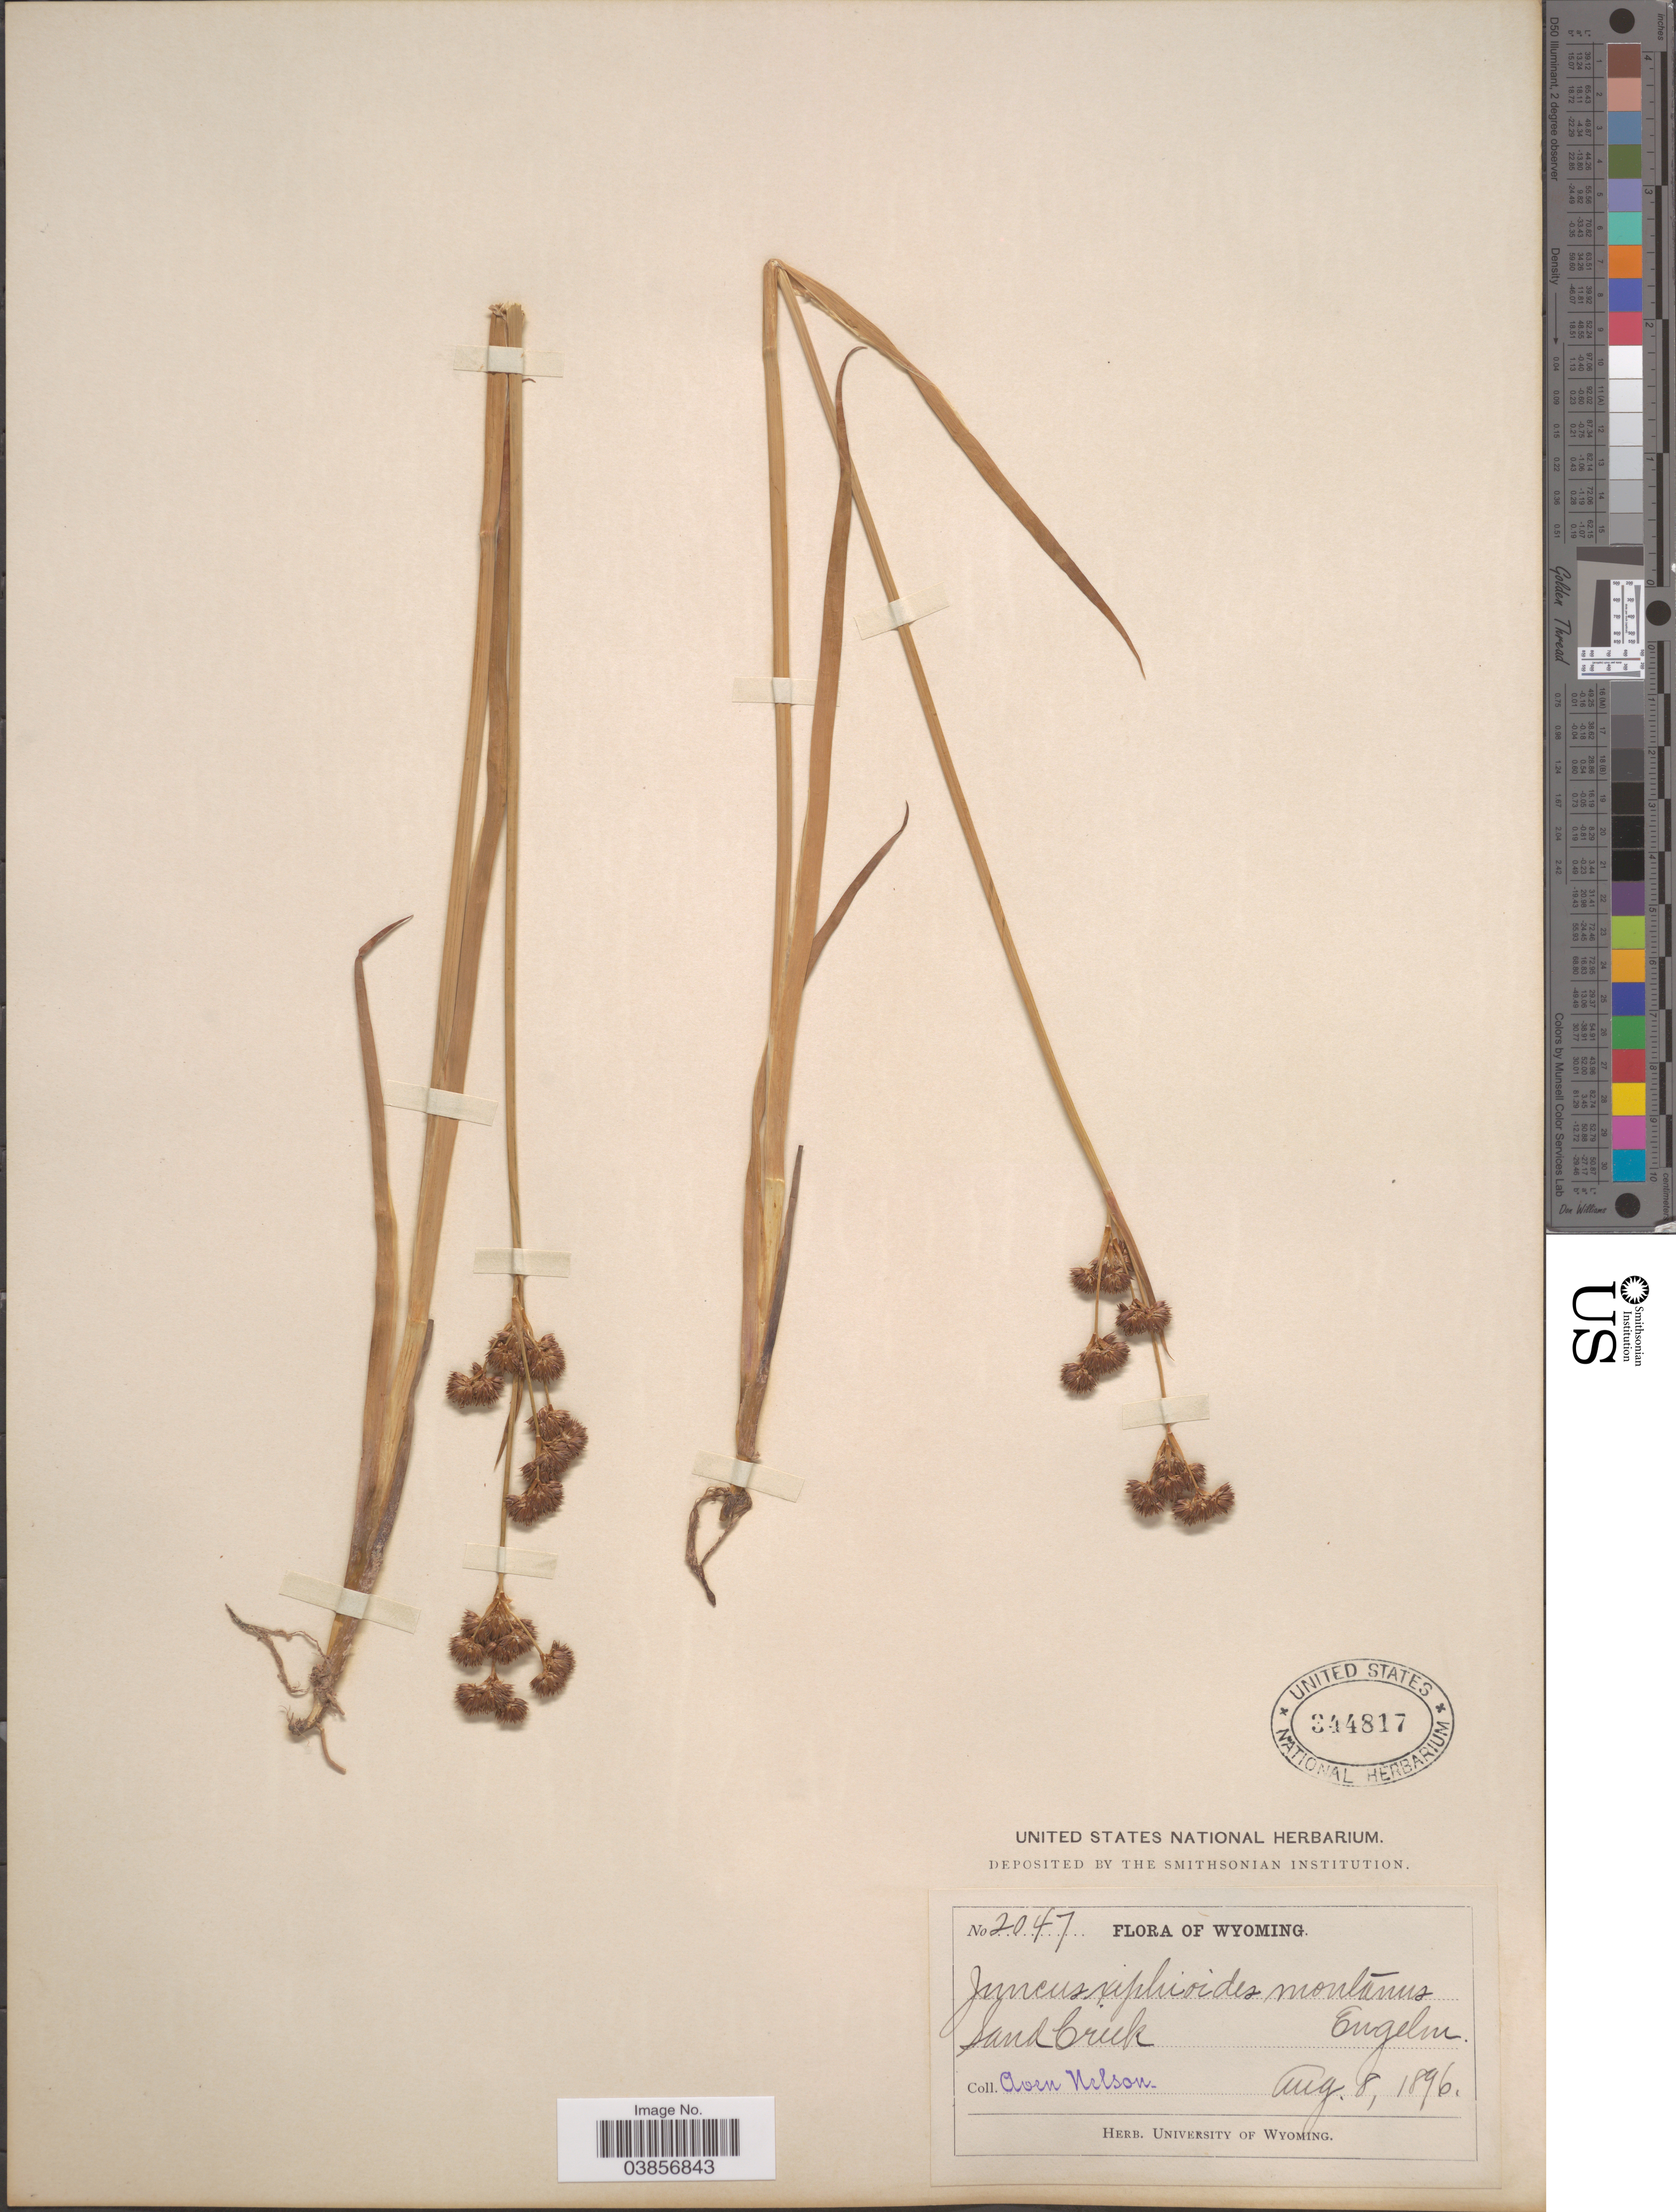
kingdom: Plantae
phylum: Tracheophyta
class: Liliopsida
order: Poales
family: Juncaceae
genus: Juncus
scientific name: Juncus saximontanus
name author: A. Nelson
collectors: A. Nelson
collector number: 2047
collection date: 1896-08-08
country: United States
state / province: Wyoming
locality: Sand Creek.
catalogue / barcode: US 344817